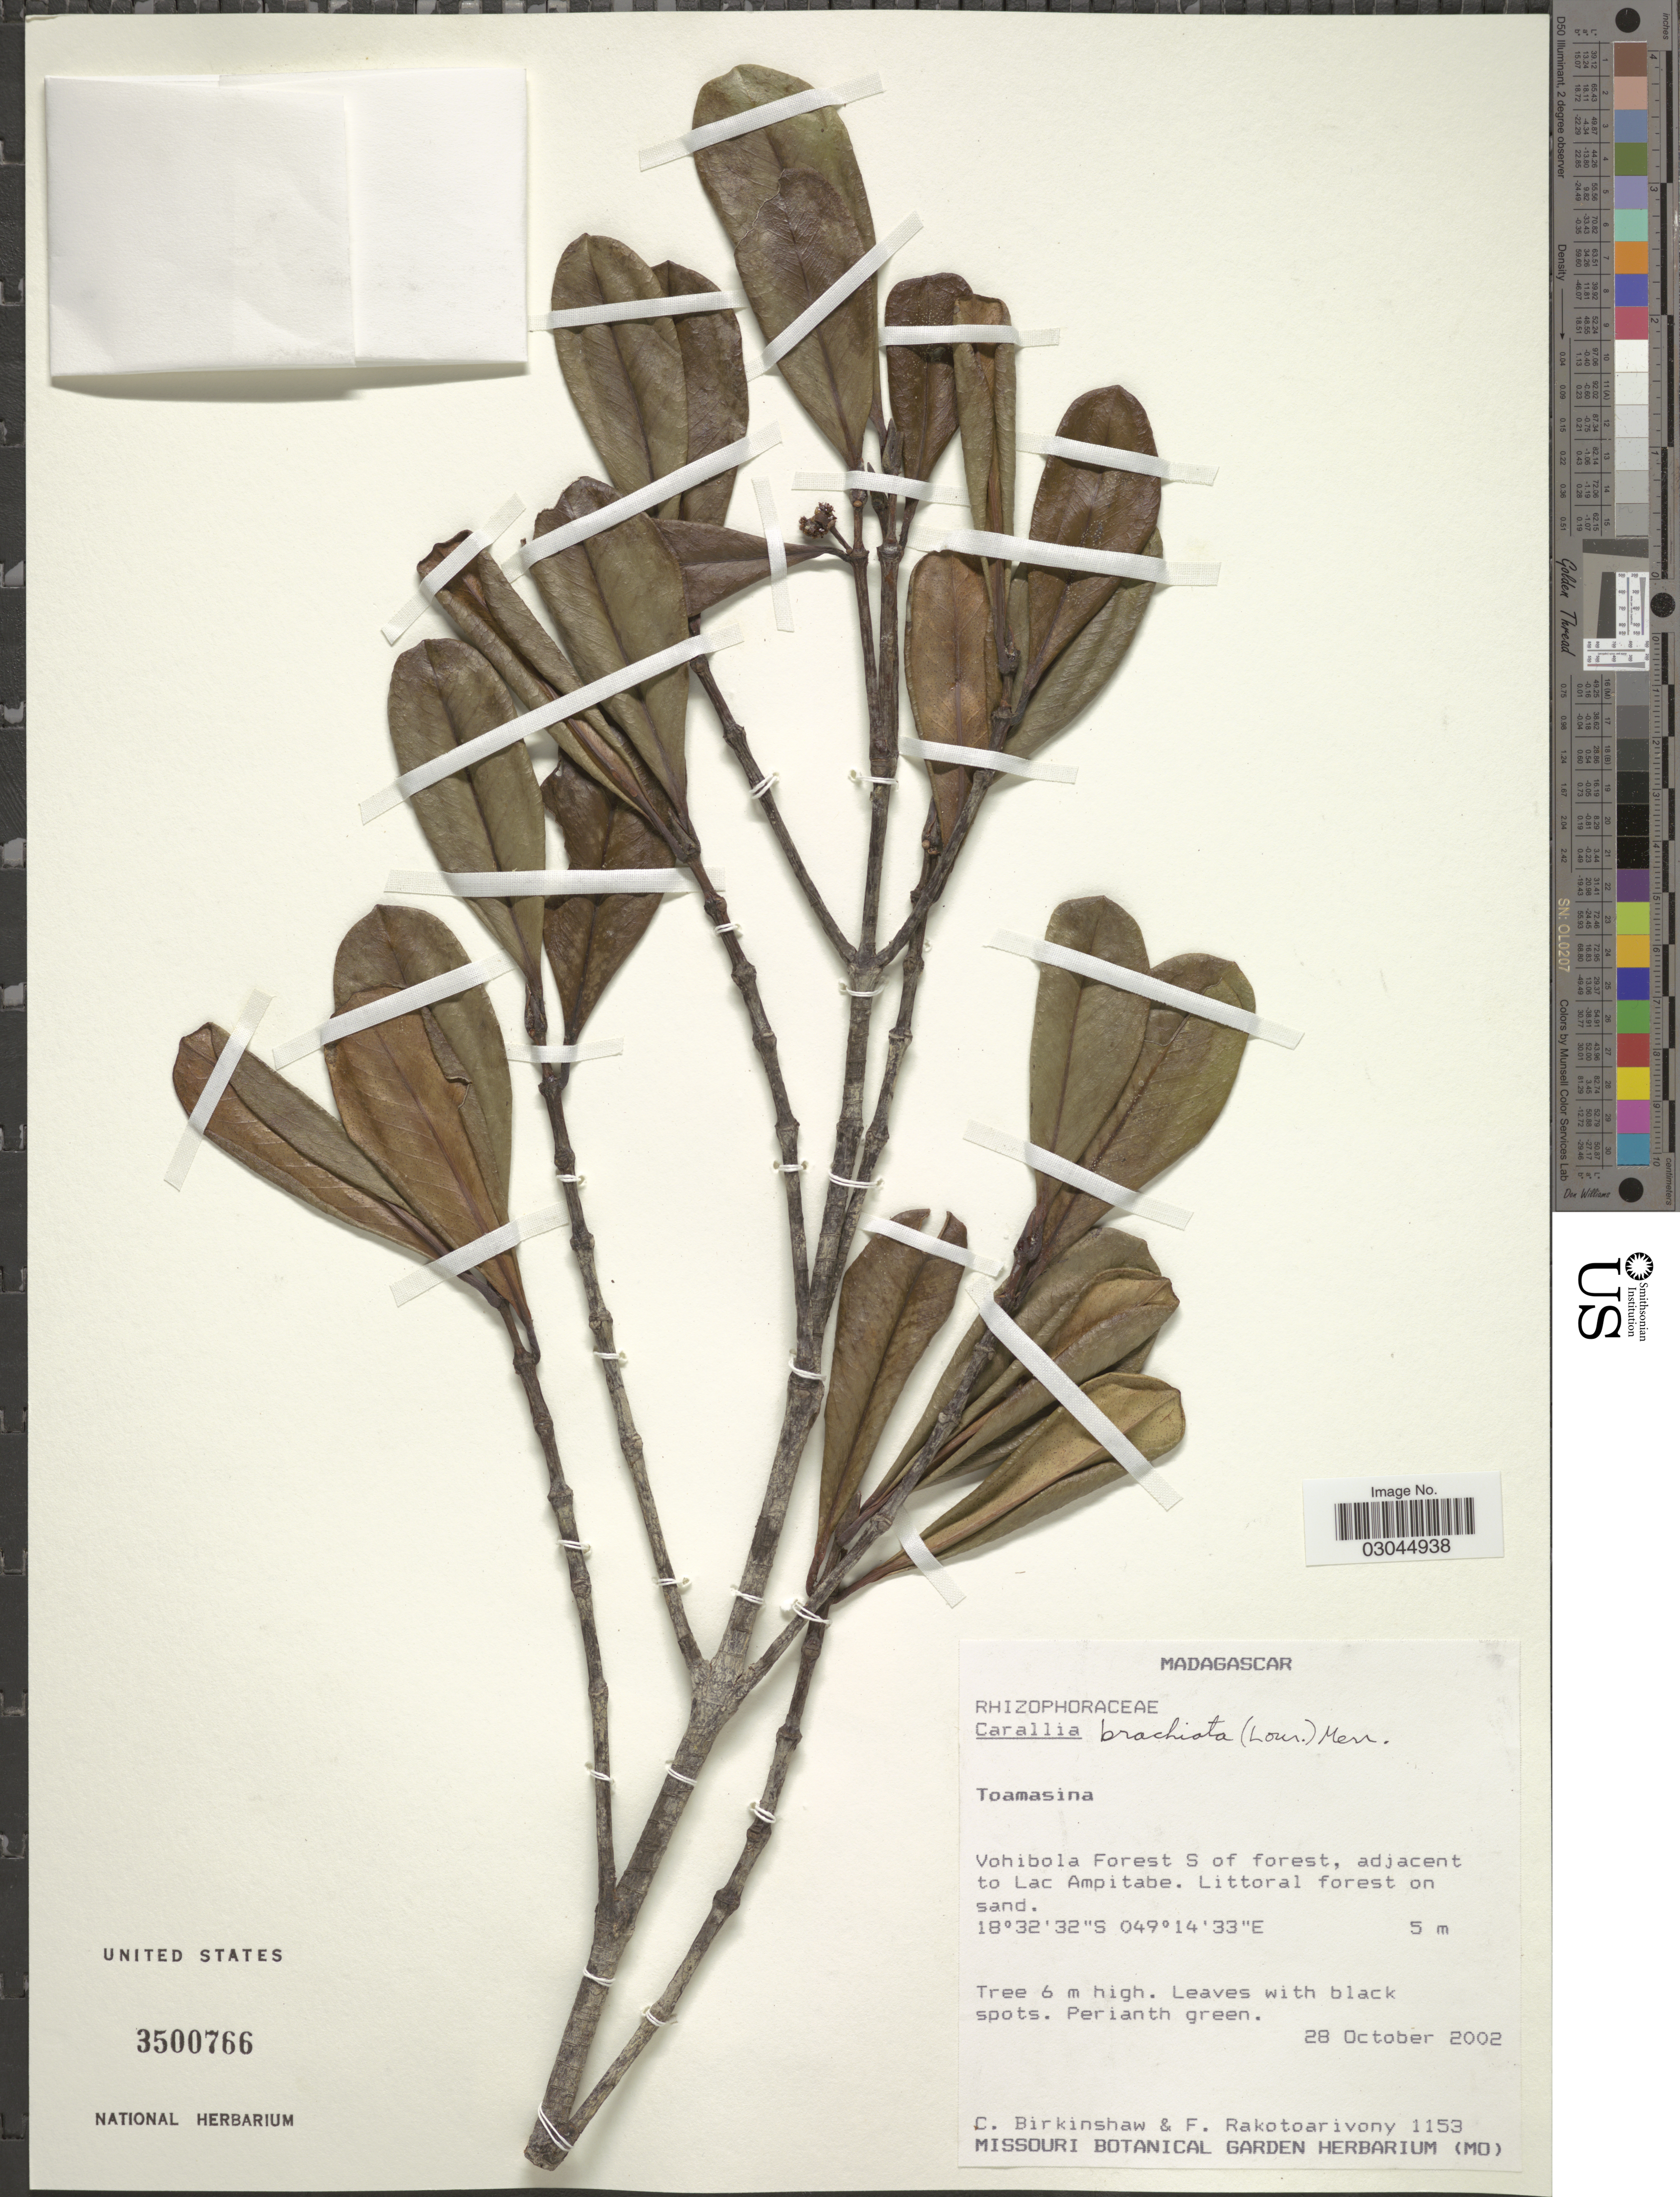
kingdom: Plantae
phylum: Tracheophyta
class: Magnoliopsida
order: Malpighiales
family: Rhizophoraceae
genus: Carallia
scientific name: Carallia brachiata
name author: (Lour.) Merr.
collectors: C. R. Birkinshaw & F. Rakotoarivony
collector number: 1153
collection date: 2002-10-28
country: Madagascar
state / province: Atsinanana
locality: Vohibola Forest S of forest, adjacent to Lac Ampitabe.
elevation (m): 5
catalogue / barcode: US 3500766